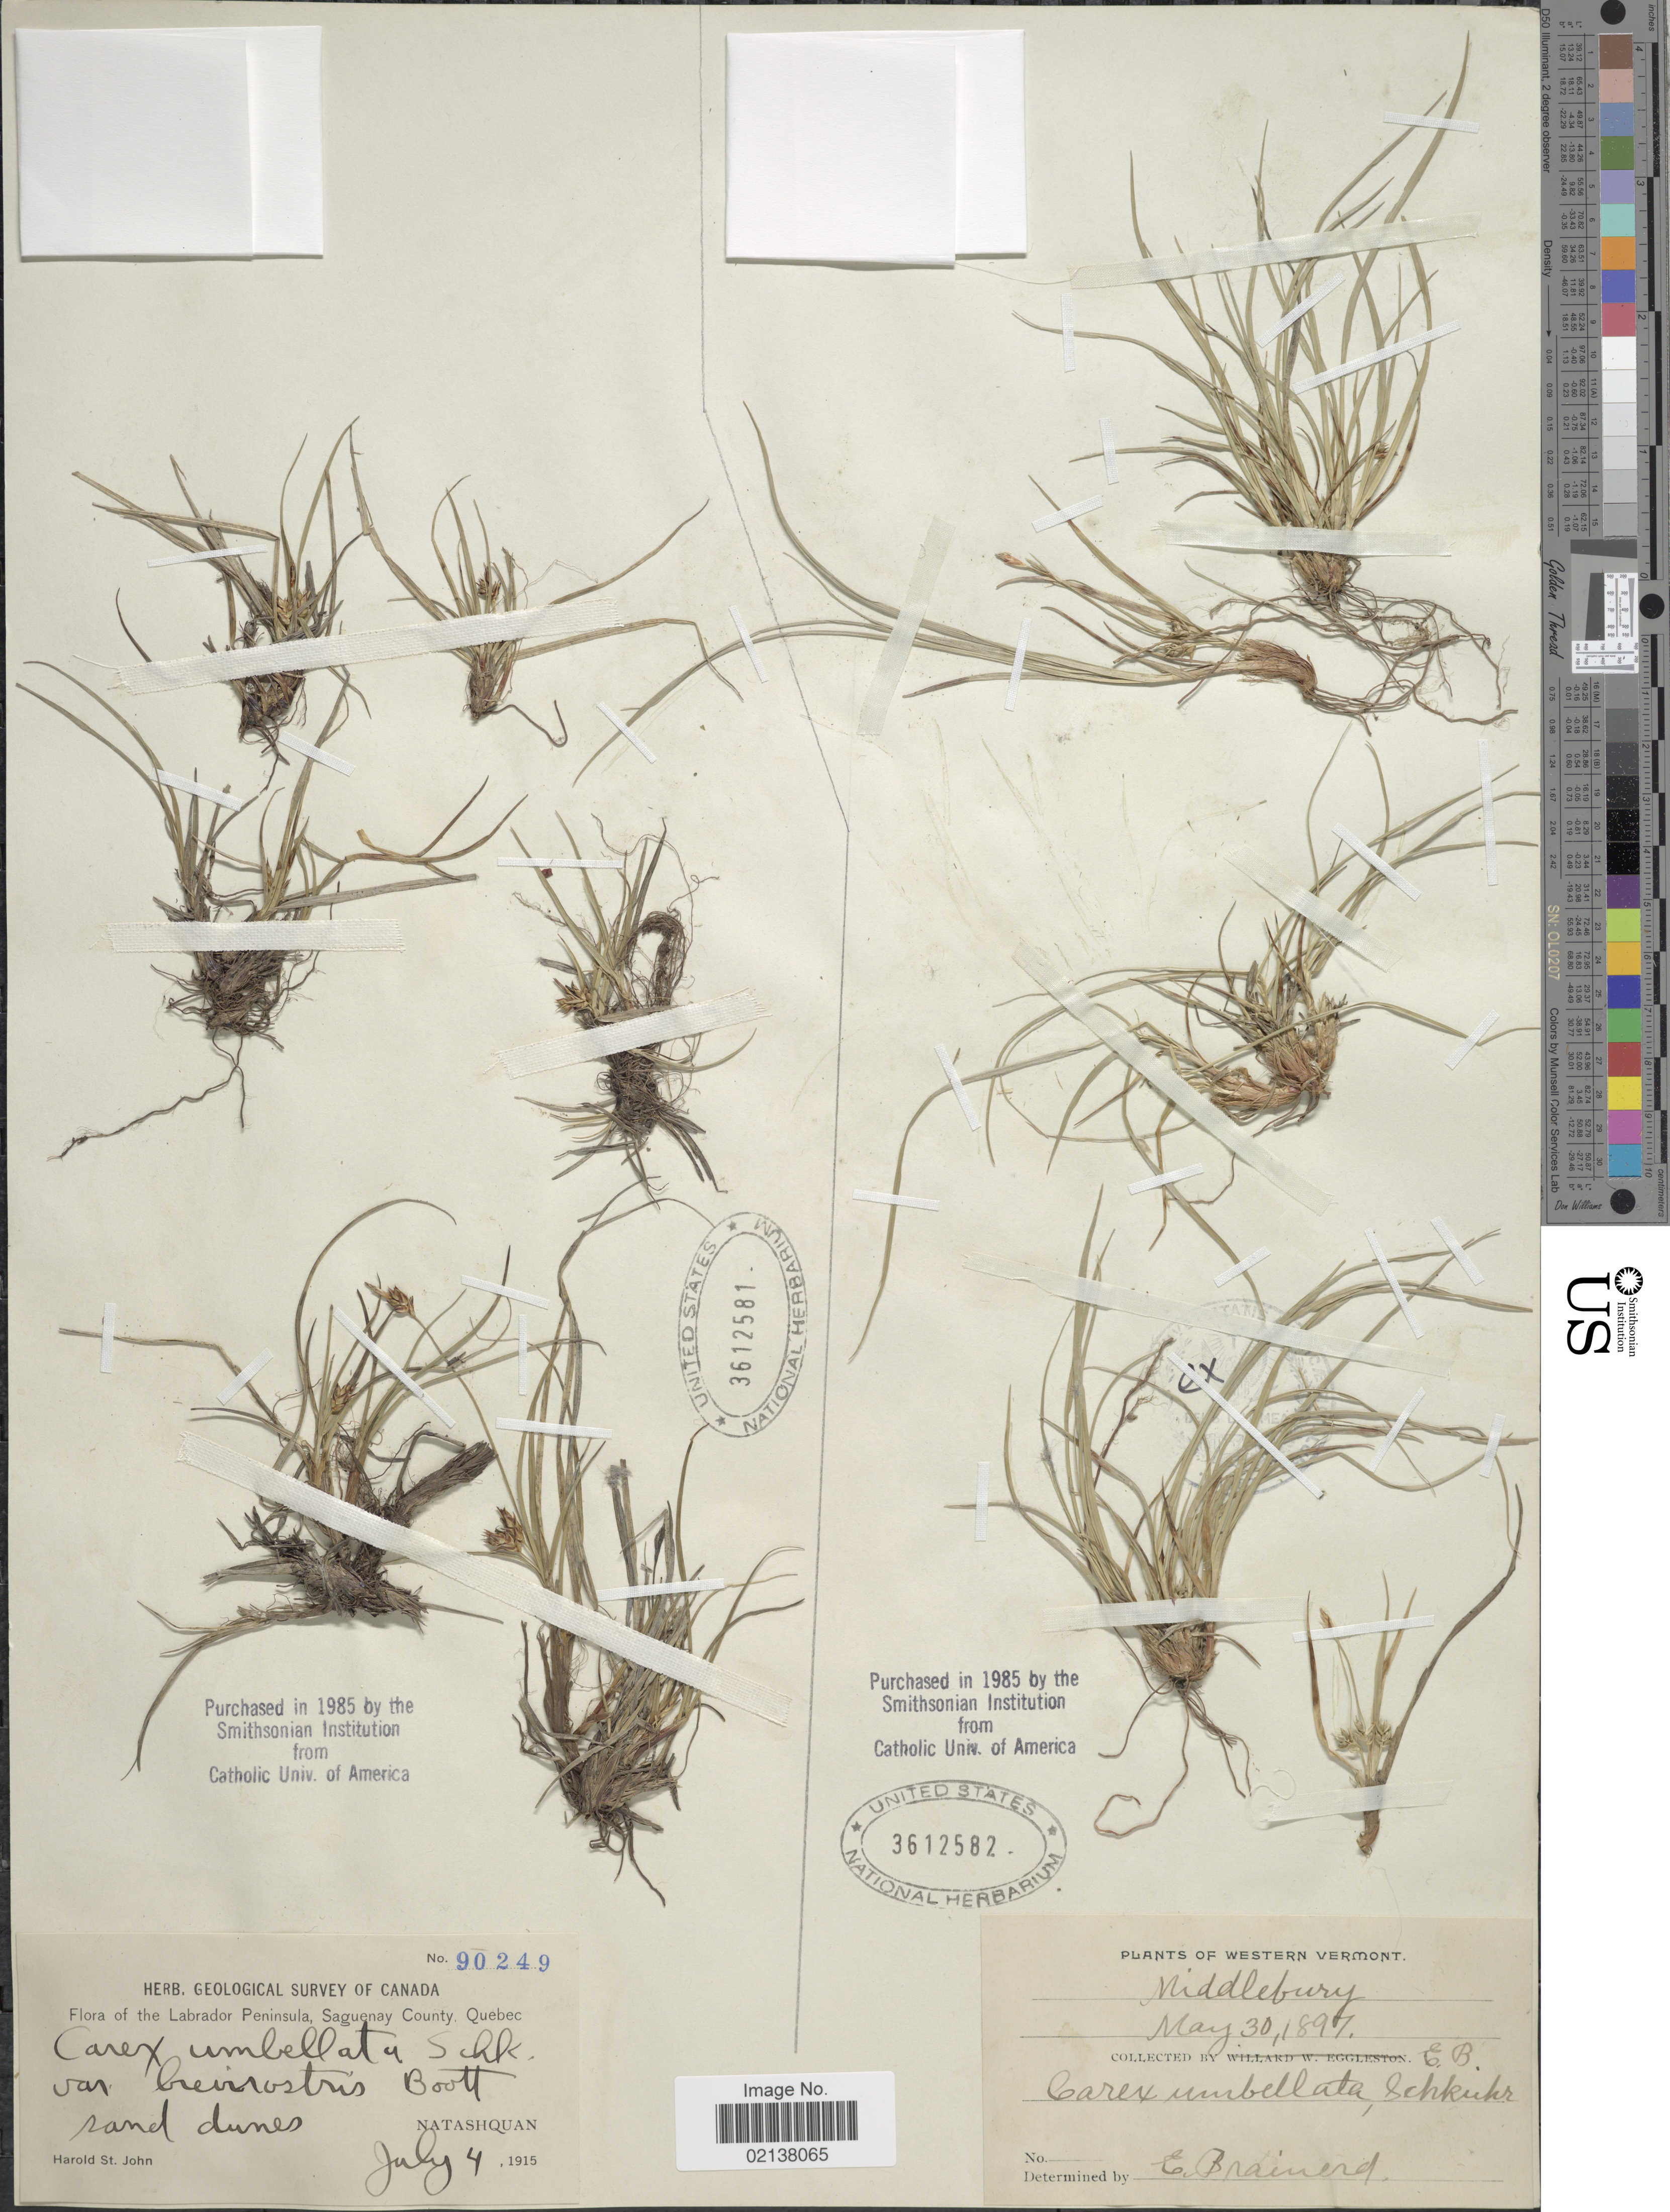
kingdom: Plantae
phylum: Tracheophyta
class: Liliopsida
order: Poales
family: Cyperaceae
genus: Carex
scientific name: Carex umbellata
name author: Schkuhr ex Willd.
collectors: E. Brainerd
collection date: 1897-05-30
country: United States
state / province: Vermont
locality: Middleburg, Western Vermont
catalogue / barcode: US 3612582-2